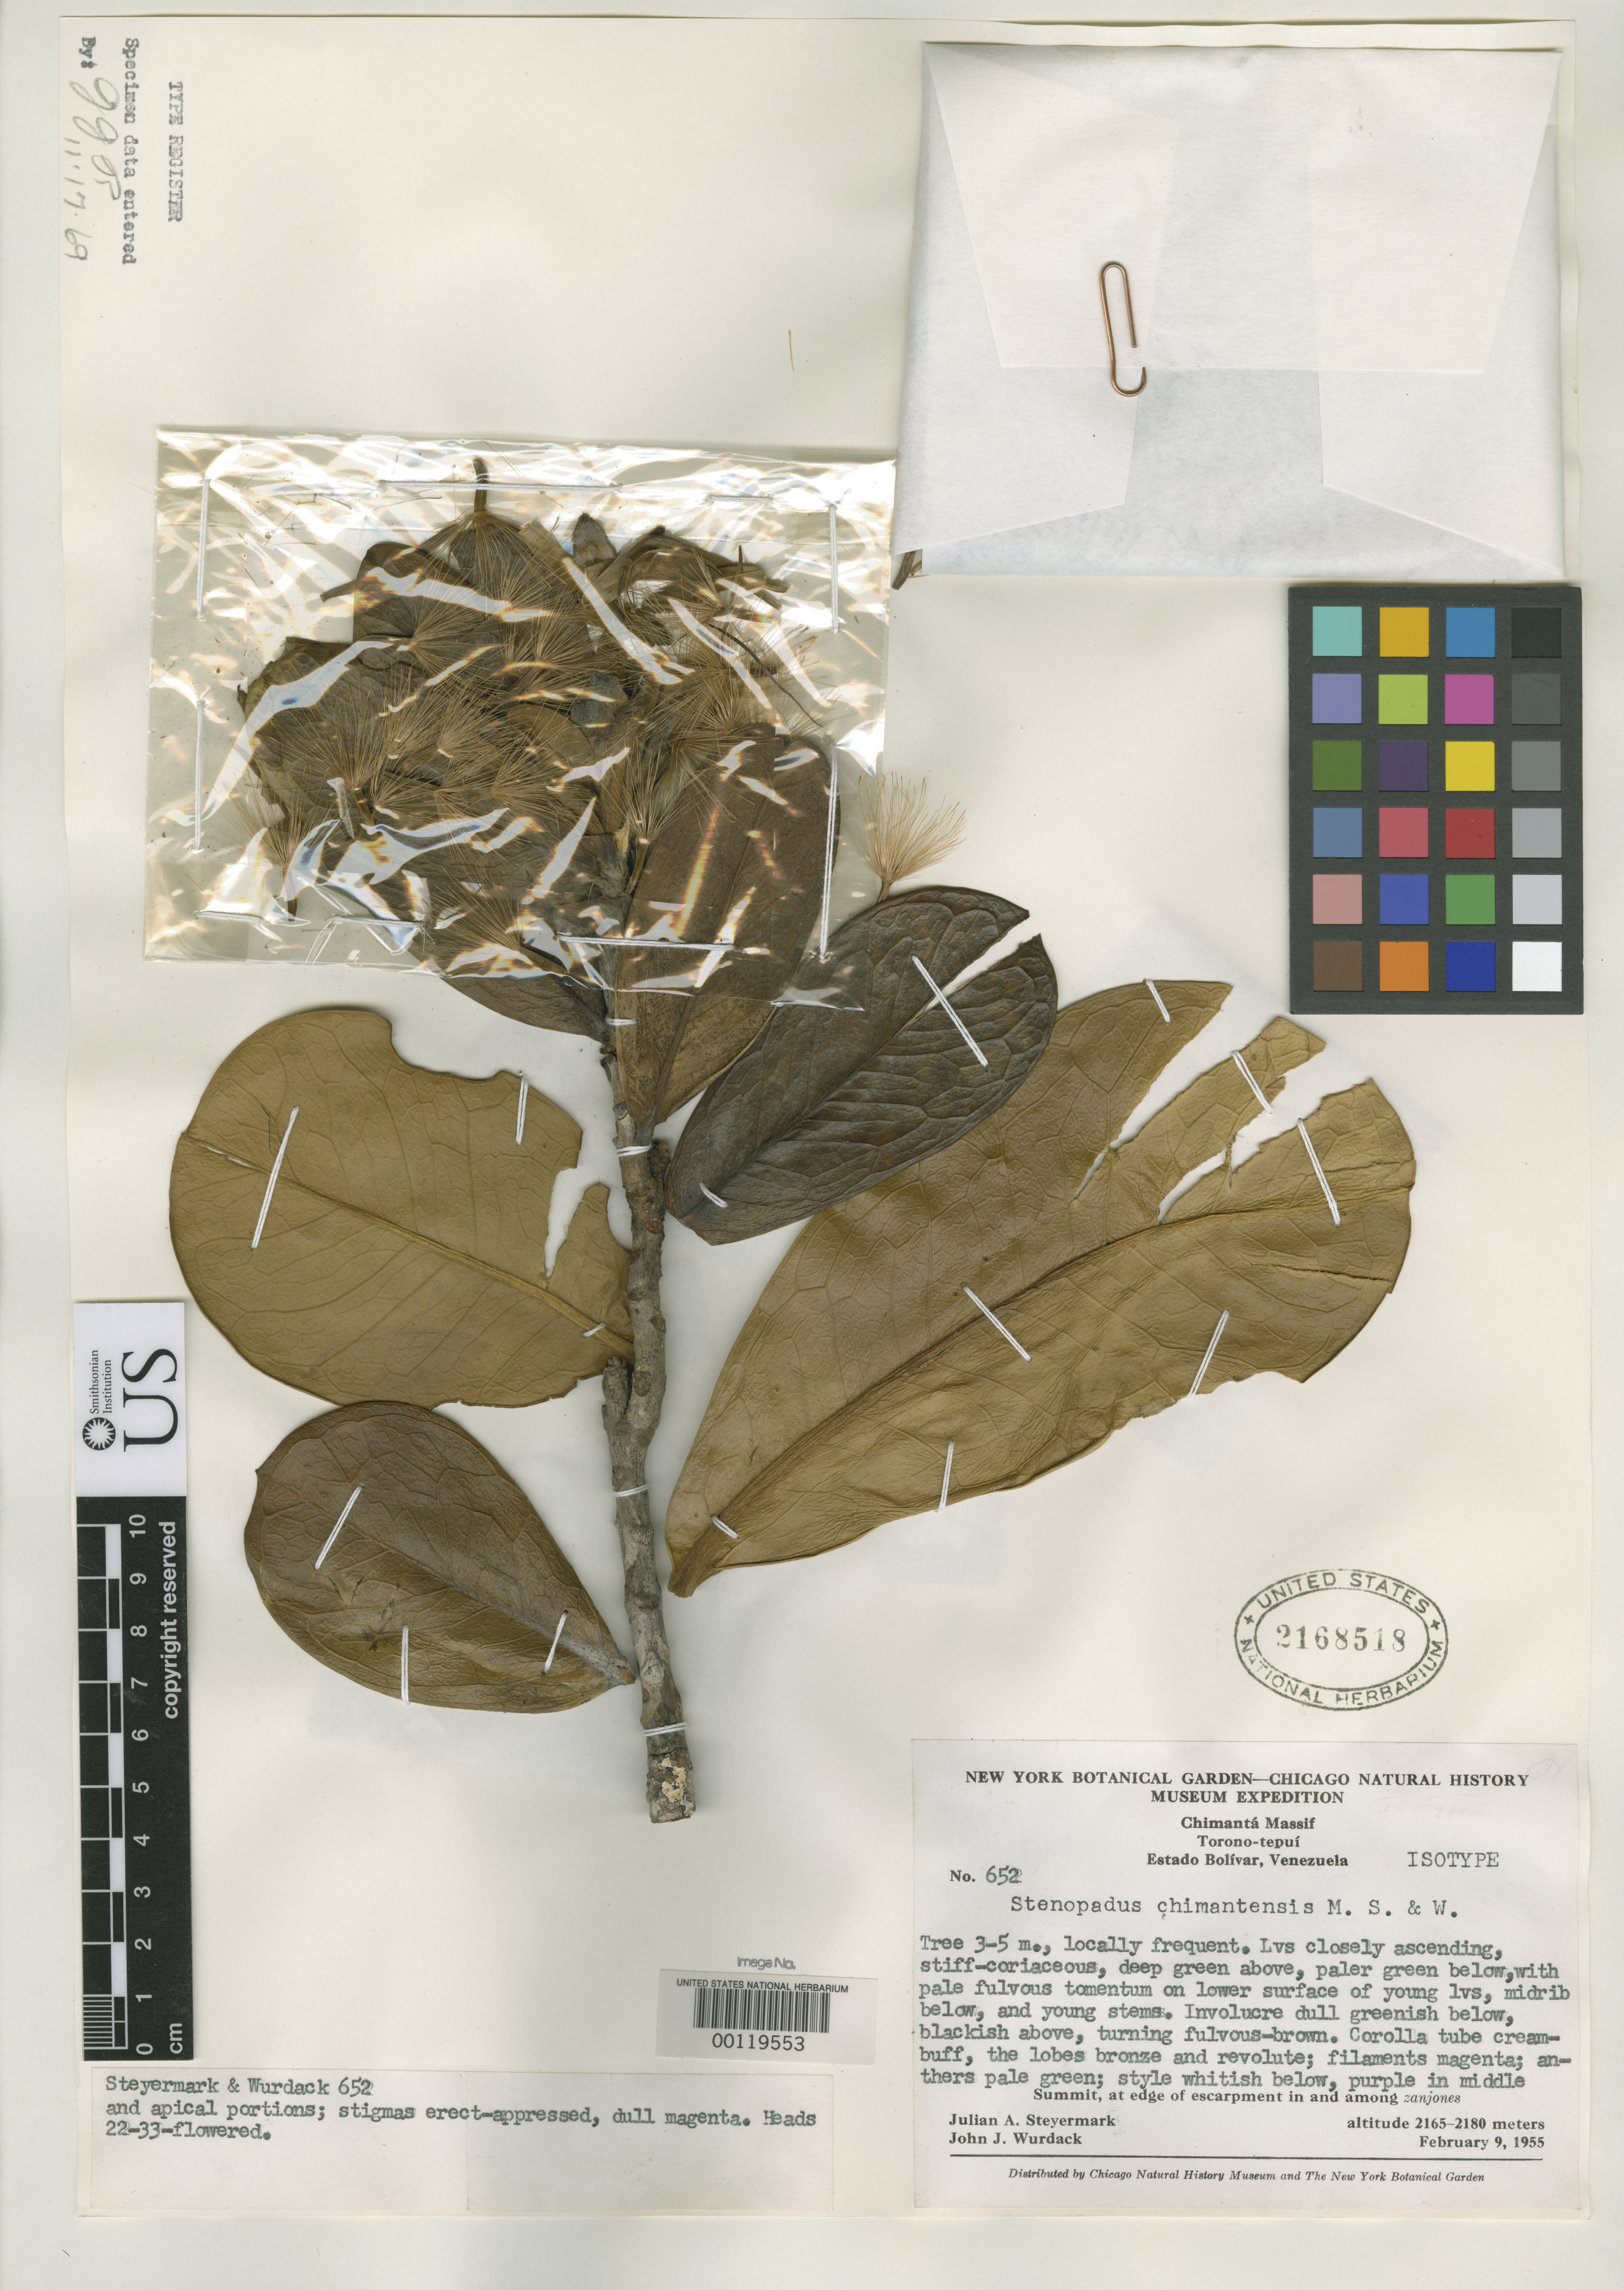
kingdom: Plantae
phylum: Tracheophyta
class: Magnoliopsida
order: Asterales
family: Asteraceae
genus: Stenopadus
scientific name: Stenopadus chimantensis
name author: Maguire et al.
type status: Isotype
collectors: J. Steyermark & J. J. Wurdack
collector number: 652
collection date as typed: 09 Feb 1955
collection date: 1955-02-09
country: Venezuela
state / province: Bolivar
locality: Torono-tepui.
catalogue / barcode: US 2168518